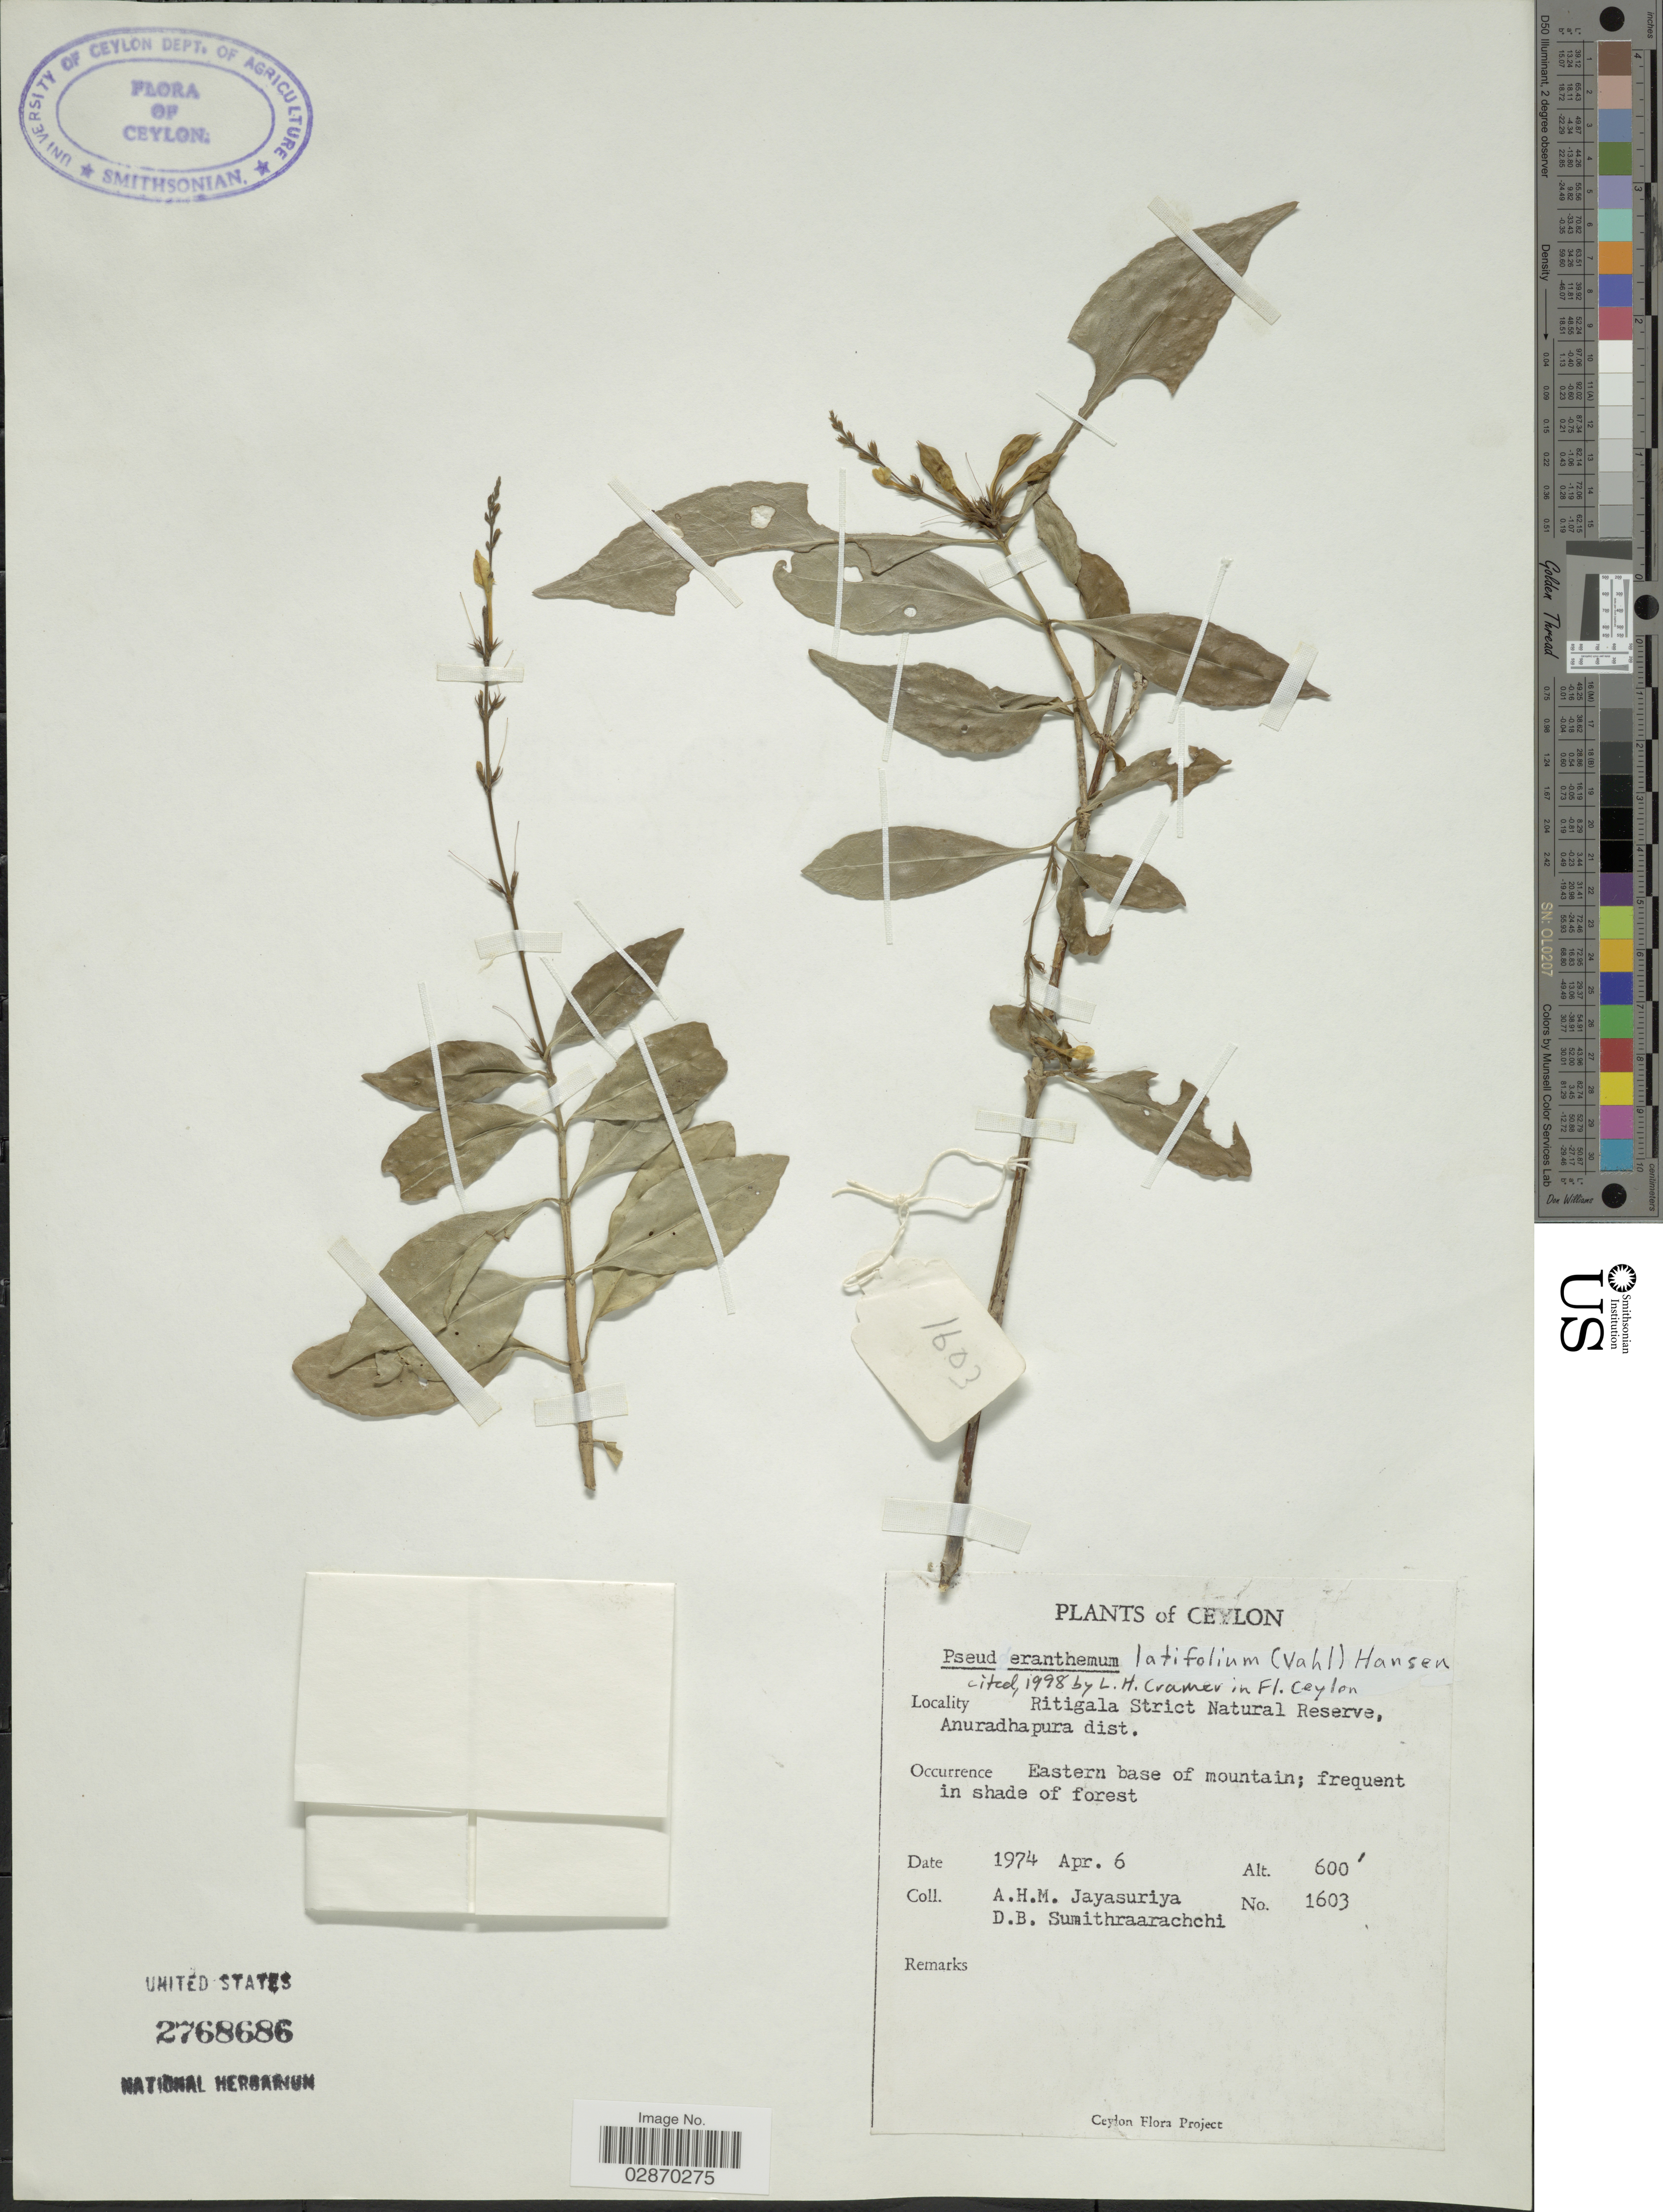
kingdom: Plantae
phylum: Tracheophyta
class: Magnoliopsida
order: Lamiales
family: Acanthaceae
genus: Pseuderanthemum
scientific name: Pseuderanthemum latifolium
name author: (Vahl) B. Hansen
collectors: A. H. Jayasuriya & D. B. Sumithraarachchi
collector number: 1603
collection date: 1974-04-06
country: Sri Lanka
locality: Ceylon. Ritigala Strict Natural Reserve, Anuradhapura dist. Eastern base of mountain.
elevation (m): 183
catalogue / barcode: US 2768686